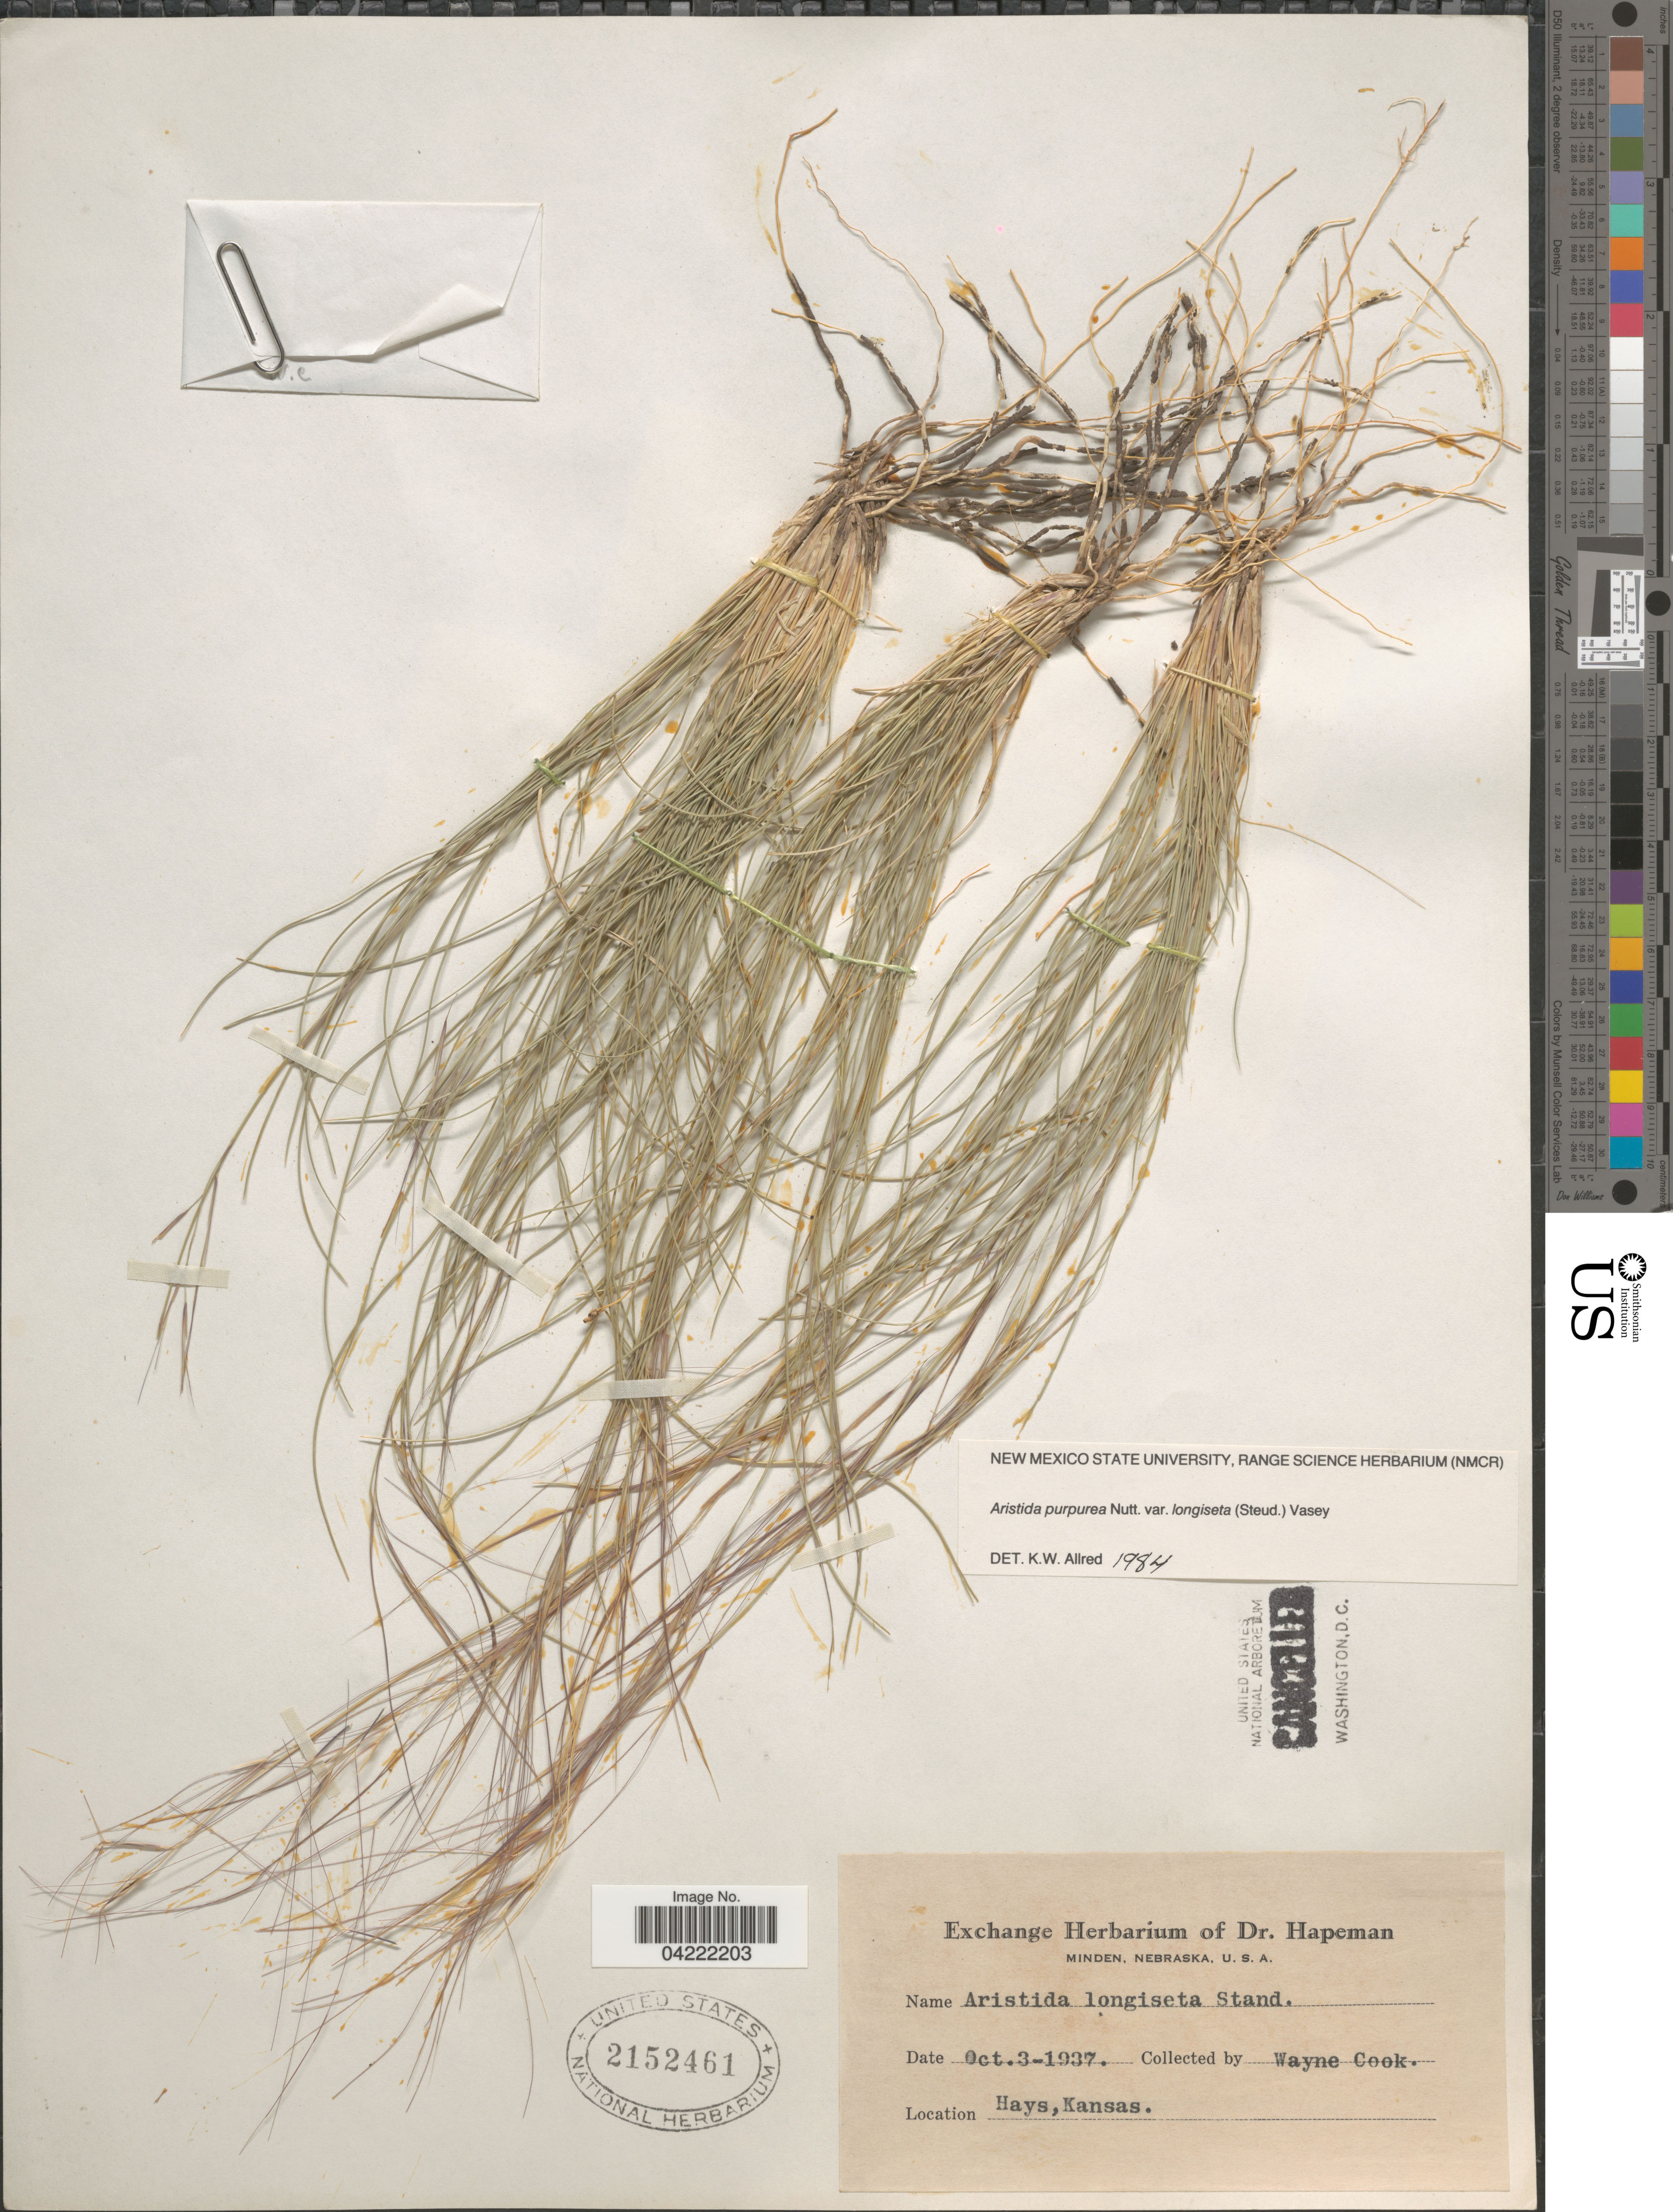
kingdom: Plantae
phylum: Tracheophyta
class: Liliopsida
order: Poales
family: Poaceae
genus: Aristida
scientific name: Aristida purpurea var. longiseta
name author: (Steud.) Vasey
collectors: W. J. Cook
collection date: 1937-10-03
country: United States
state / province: Kansas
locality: Hays.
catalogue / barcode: US 2152461